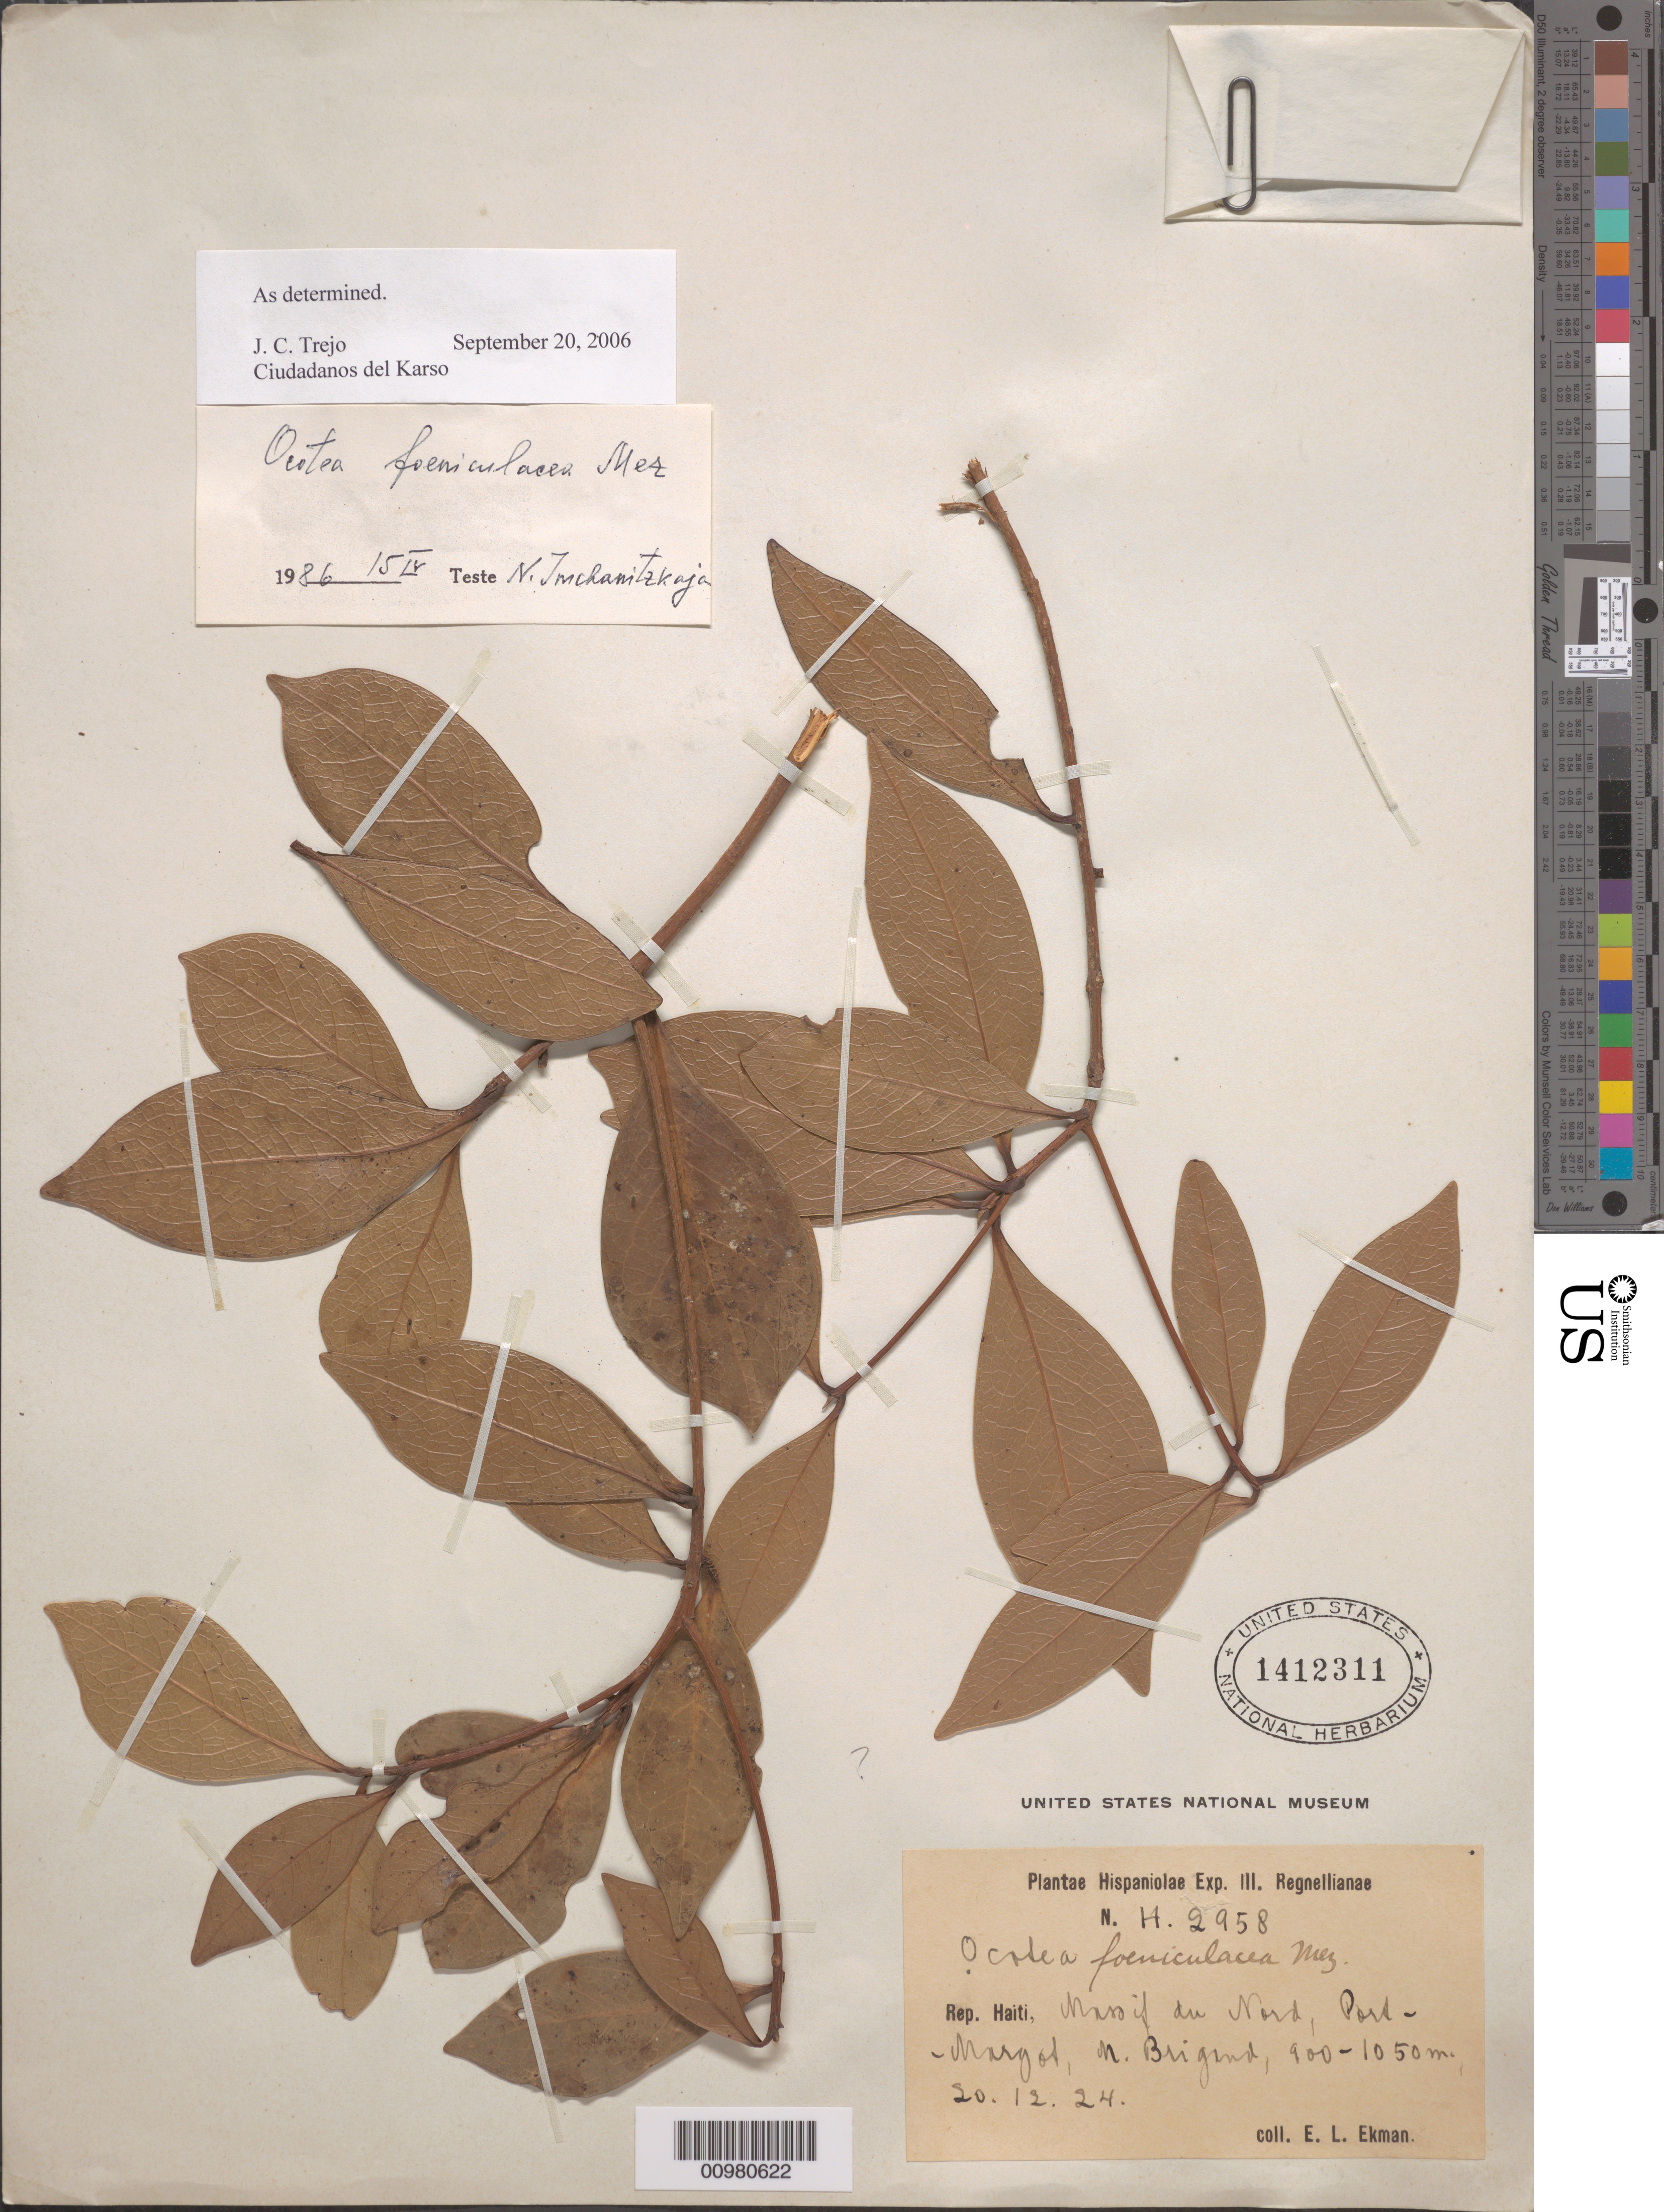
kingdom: Plantae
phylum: Tracheophyta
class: Magnoliopsida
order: Laurales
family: Lauraceae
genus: Ocotea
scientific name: Ocotea foeniculacea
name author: Mez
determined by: Trejo-Torres, J. C.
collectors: E. L. Ekman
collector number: H 2958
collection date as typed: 20 Dec 1924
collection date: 1924-12-20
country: Haiti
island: Hispaniola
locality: Massif du Nord, Port Margot, Morne Brigand.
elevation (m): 900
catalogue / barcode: US 1412311